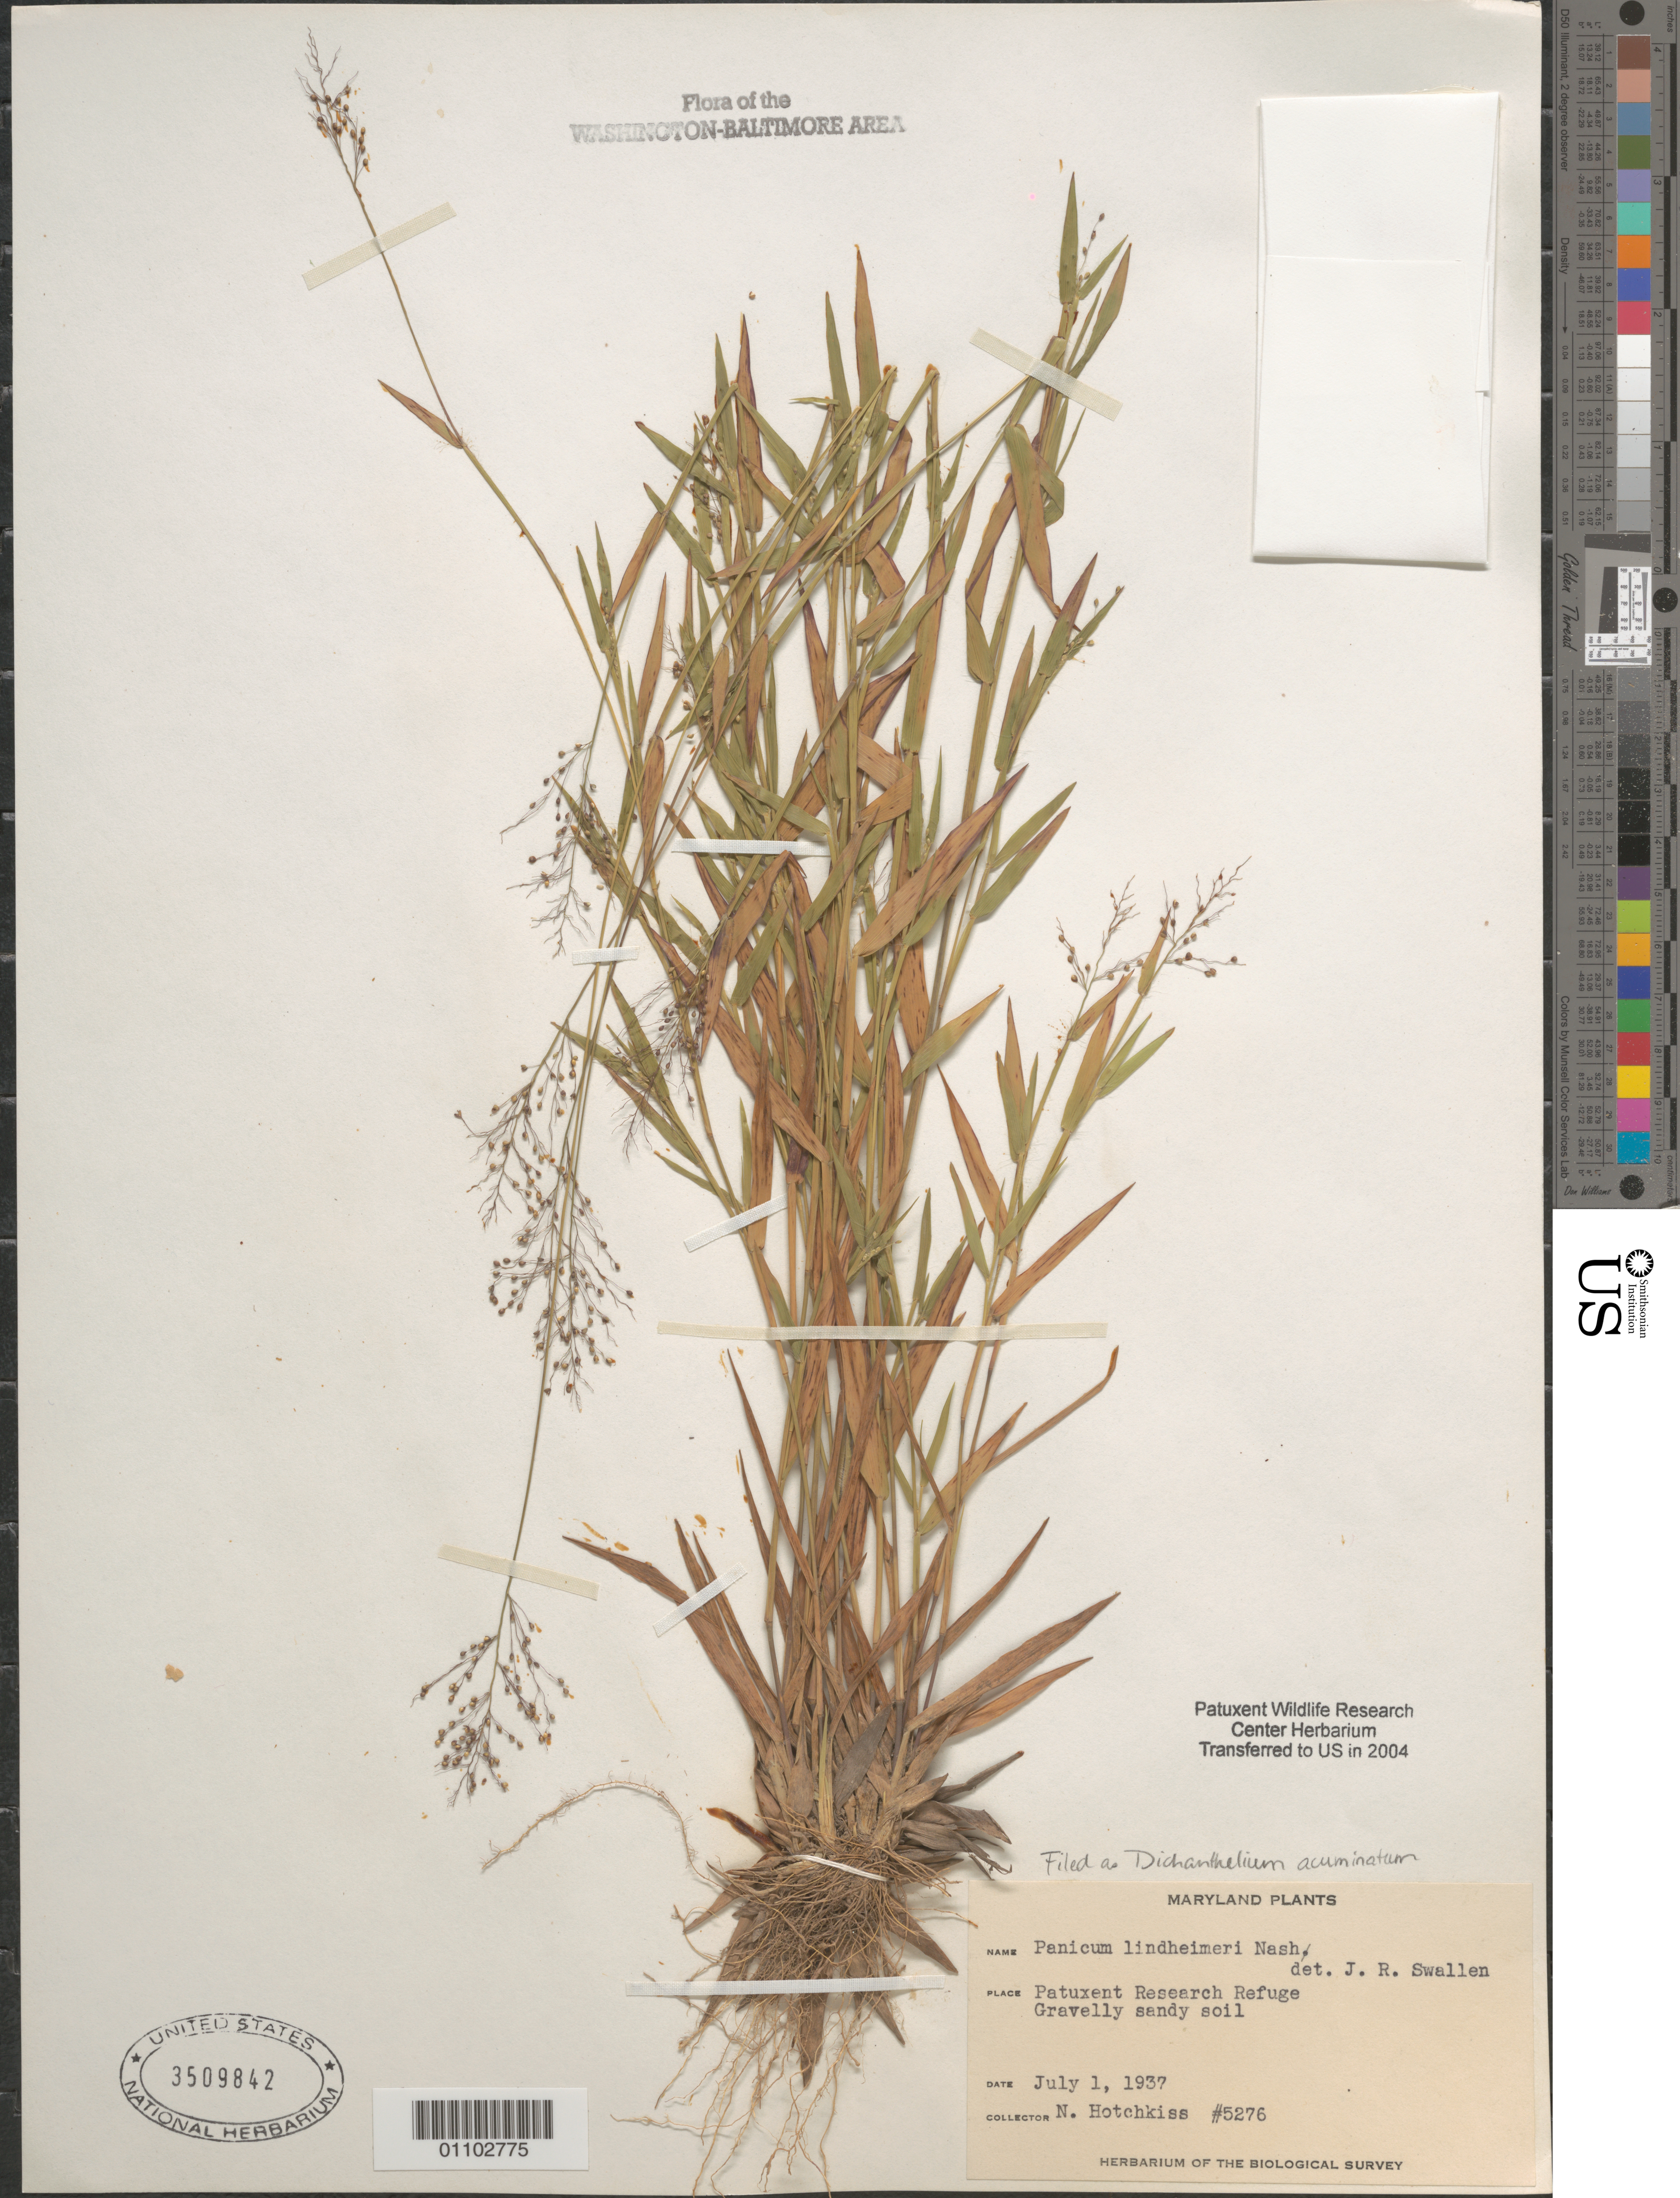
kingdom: Plantae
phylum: Tracheophyta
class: Liliopsida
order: Poales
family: Poaceae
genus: Dichanthelium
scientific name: Dichanthelium acuminatum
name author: (Sw.) Gould & C.A. Clark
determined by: Swallen, Jason R.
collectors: N. Hotchkiss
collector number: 5276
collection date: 1937-07-01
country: United States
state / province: Maryland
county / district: Prince George's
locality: Patuxent Research Refuge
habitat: Gravelly sandy soil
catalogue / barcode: US 3509842